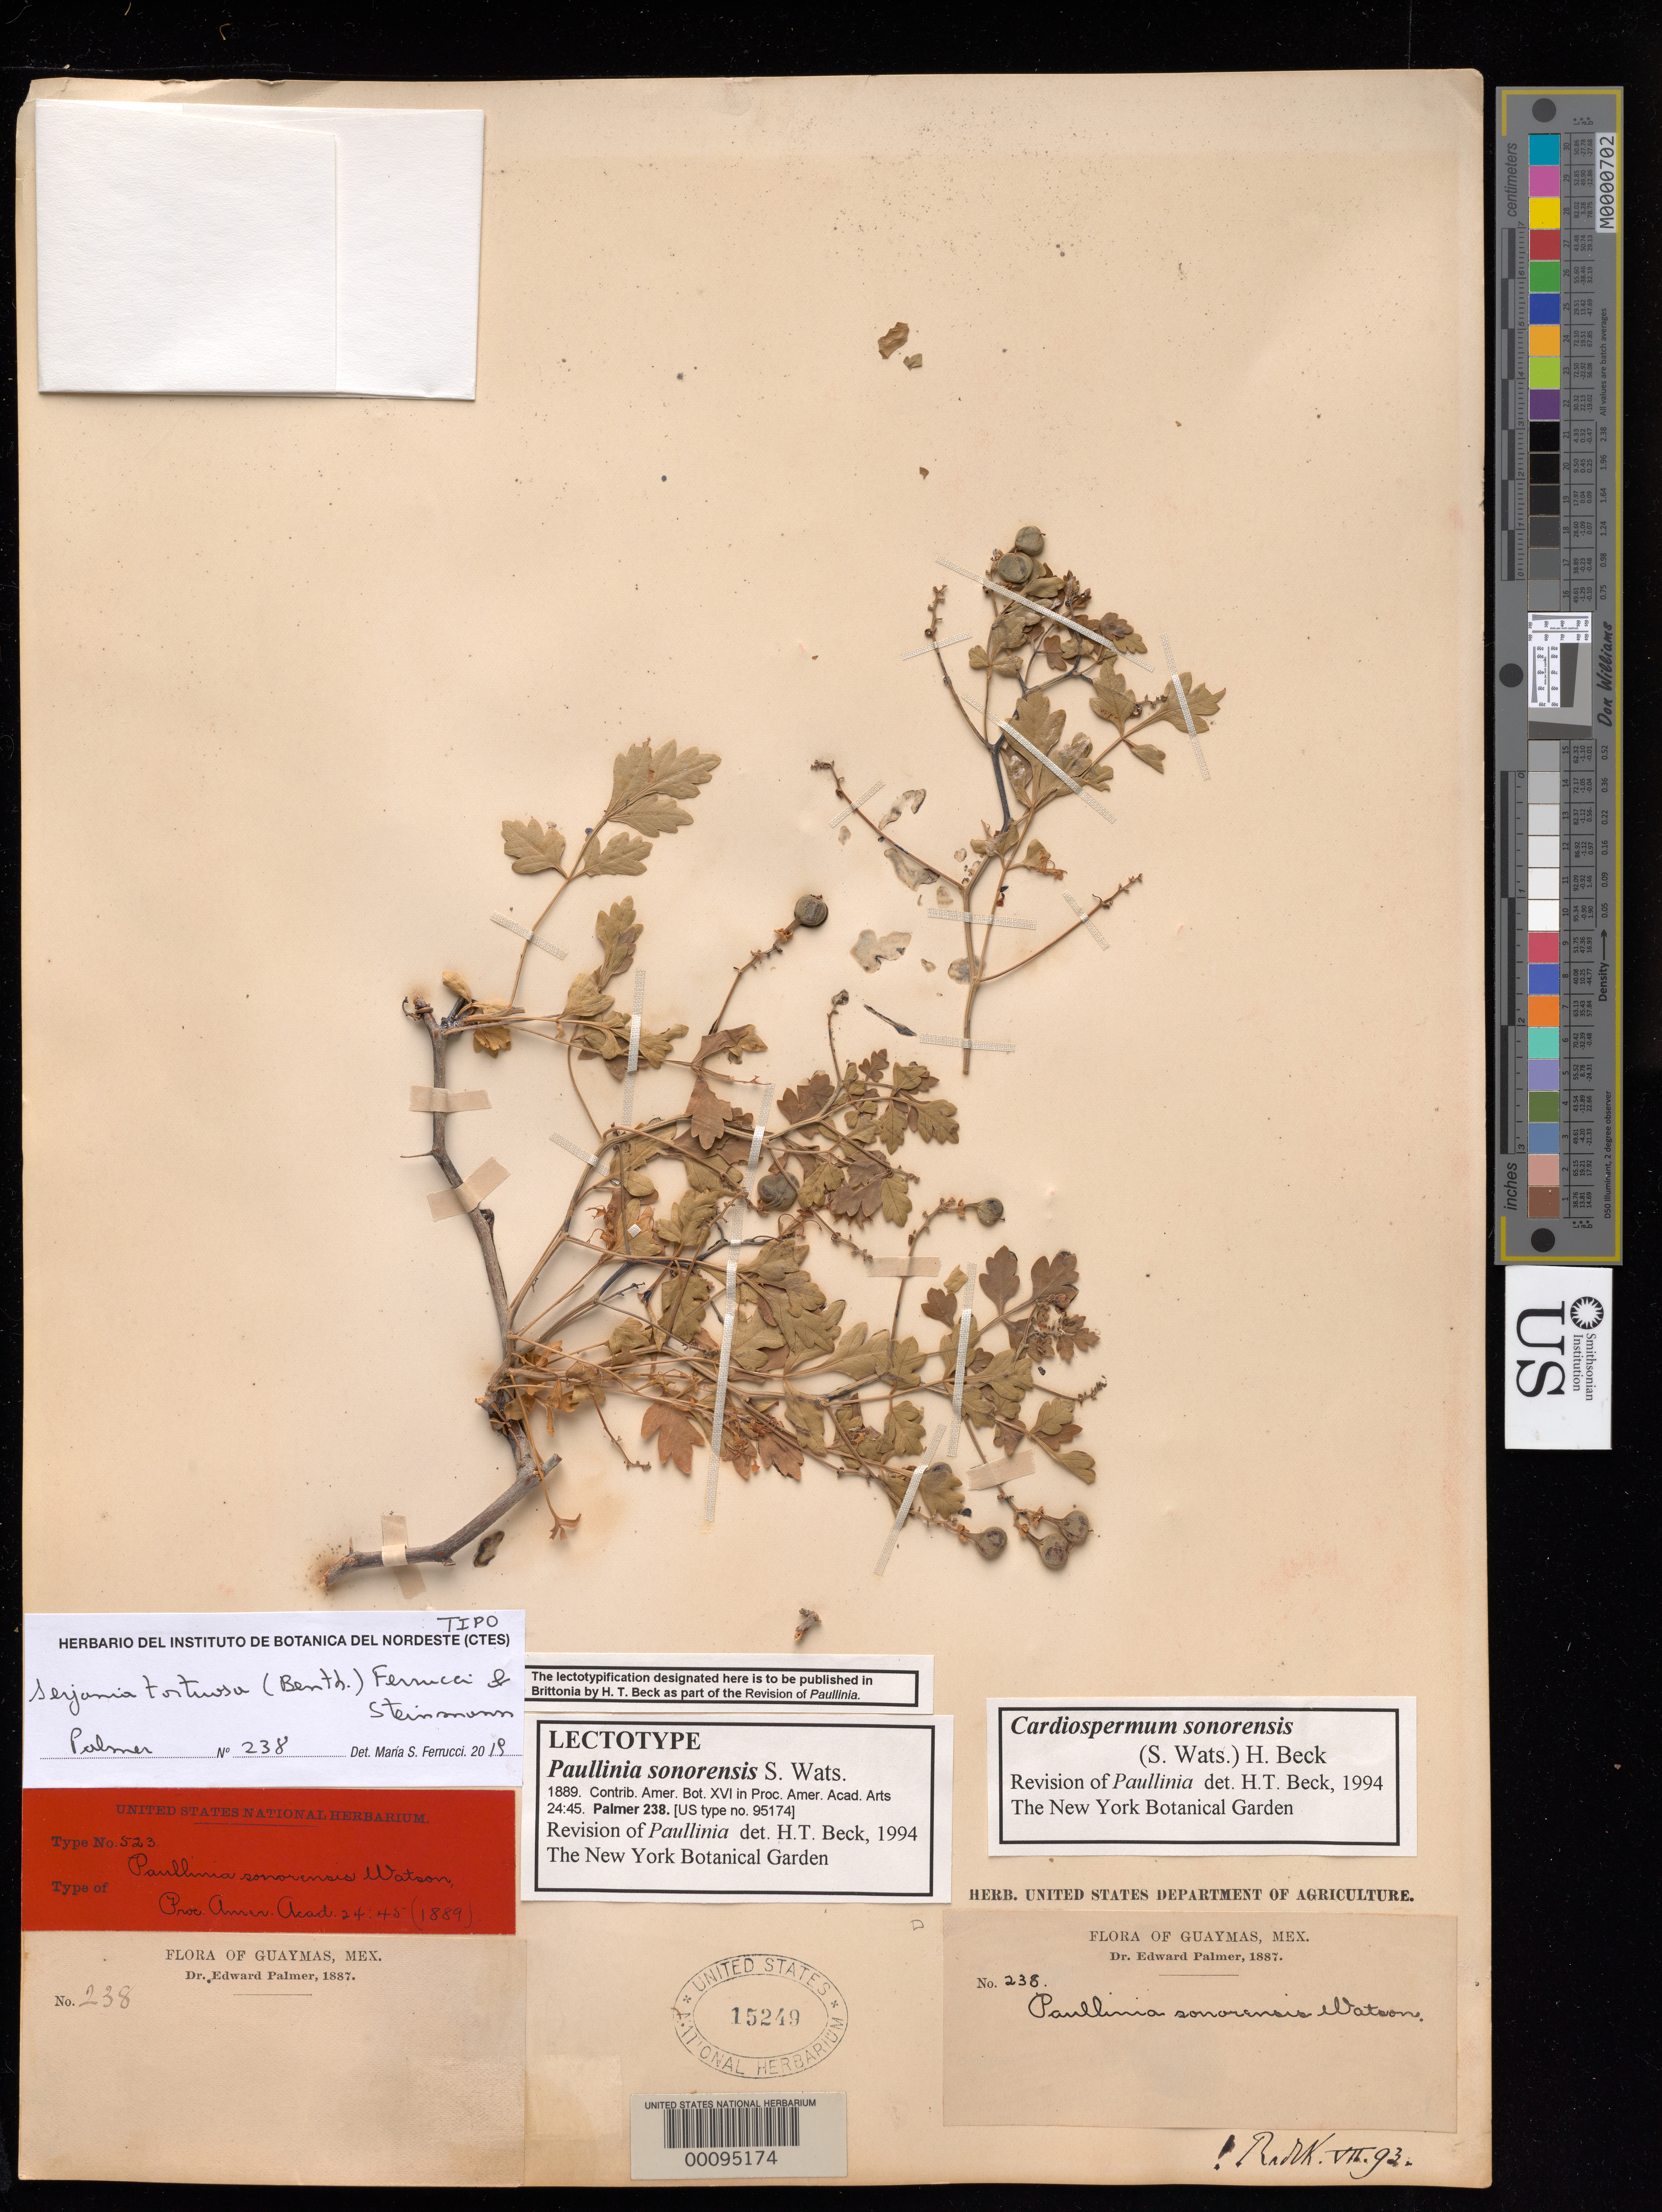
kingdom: Plantae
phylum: Tracheophyta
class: Magnoliopsida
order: Sapindales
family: Sapindaceae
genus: Paullinia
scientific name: Paullinia sonorensis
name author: S. Watson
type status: Type Collection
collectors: E. Palmer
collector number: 238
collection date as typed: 1887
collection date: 1887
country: Mexico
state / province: Sonora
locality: Near Guaymas.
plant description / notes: Specimen annotated as lectotype by H.T. Beck (1994)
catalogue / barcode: US 15249